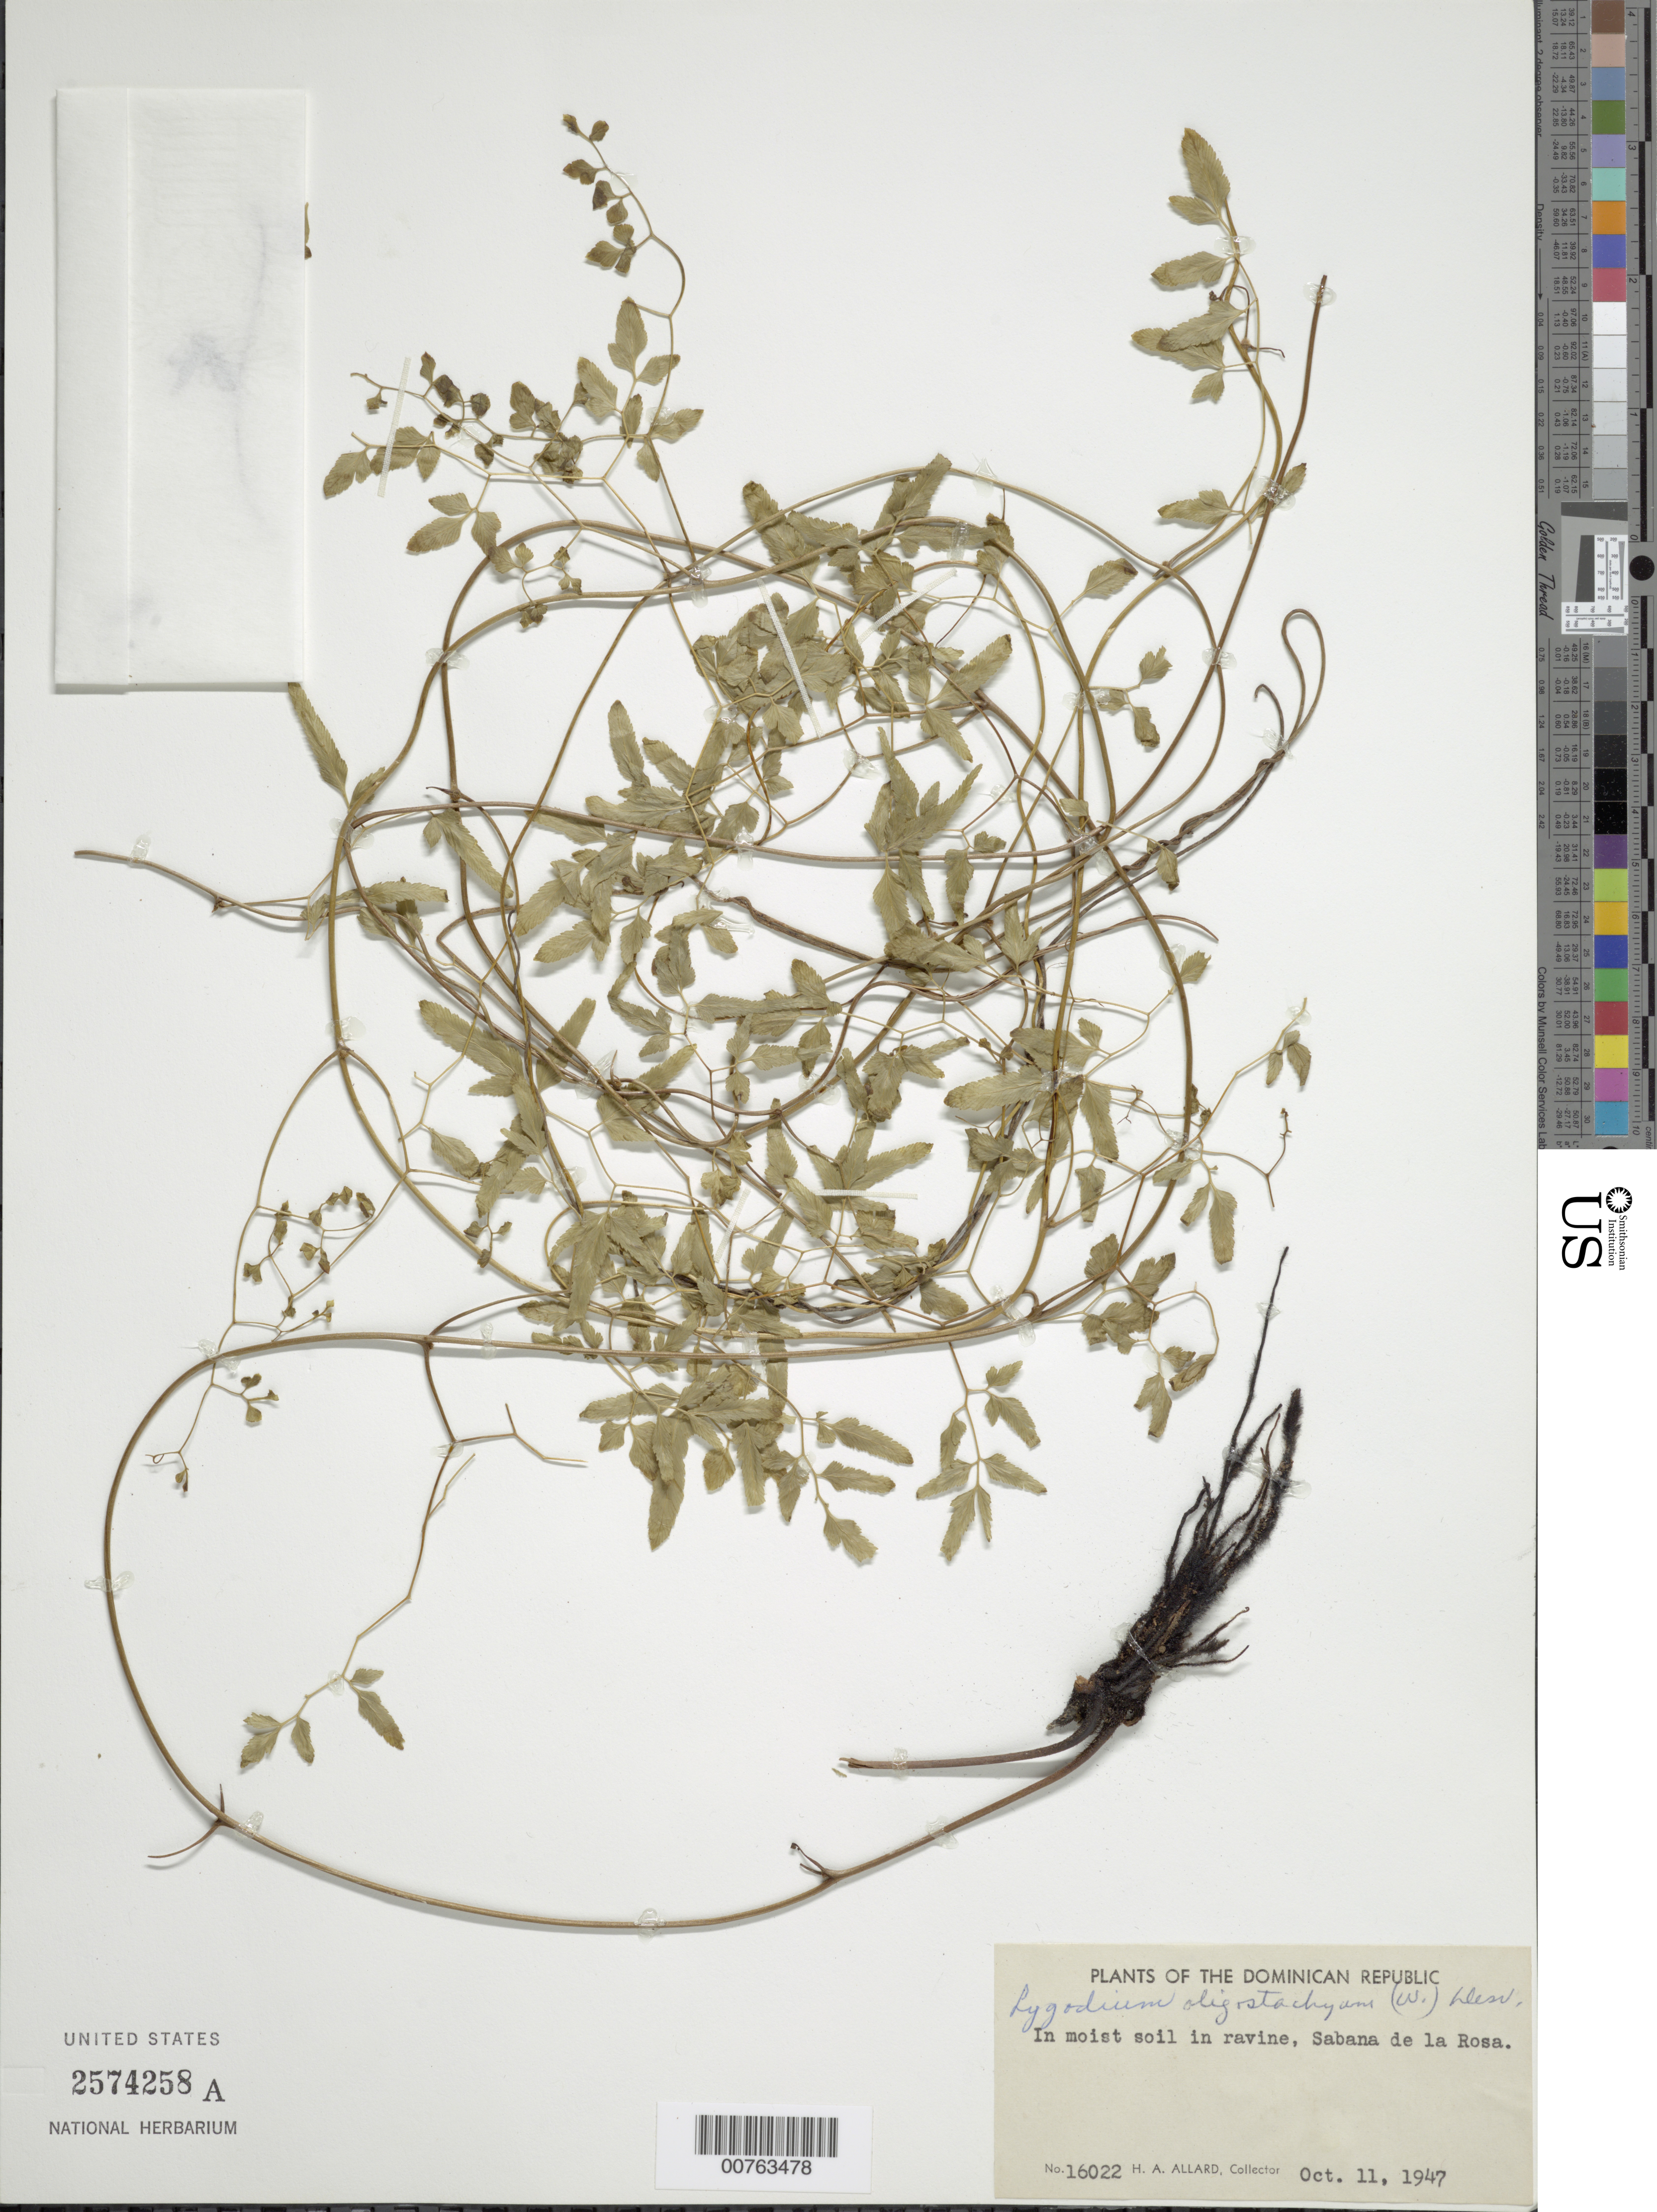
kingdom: Plantae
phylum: Tracheophyta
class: Polypodiopsida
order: Schizaeales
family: Lygodiaceae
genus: Lygodium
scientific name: Lygodium oligostachyum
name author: (Willd.) Desv.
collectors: H. A. Allard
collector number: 16022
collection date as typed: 11 Oct 1947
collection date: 1947-10-11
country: Dominican Republic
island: Hispaniola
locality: Sabana de la Rosa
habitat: Moist soil in ravine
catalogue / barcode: US 2574258A